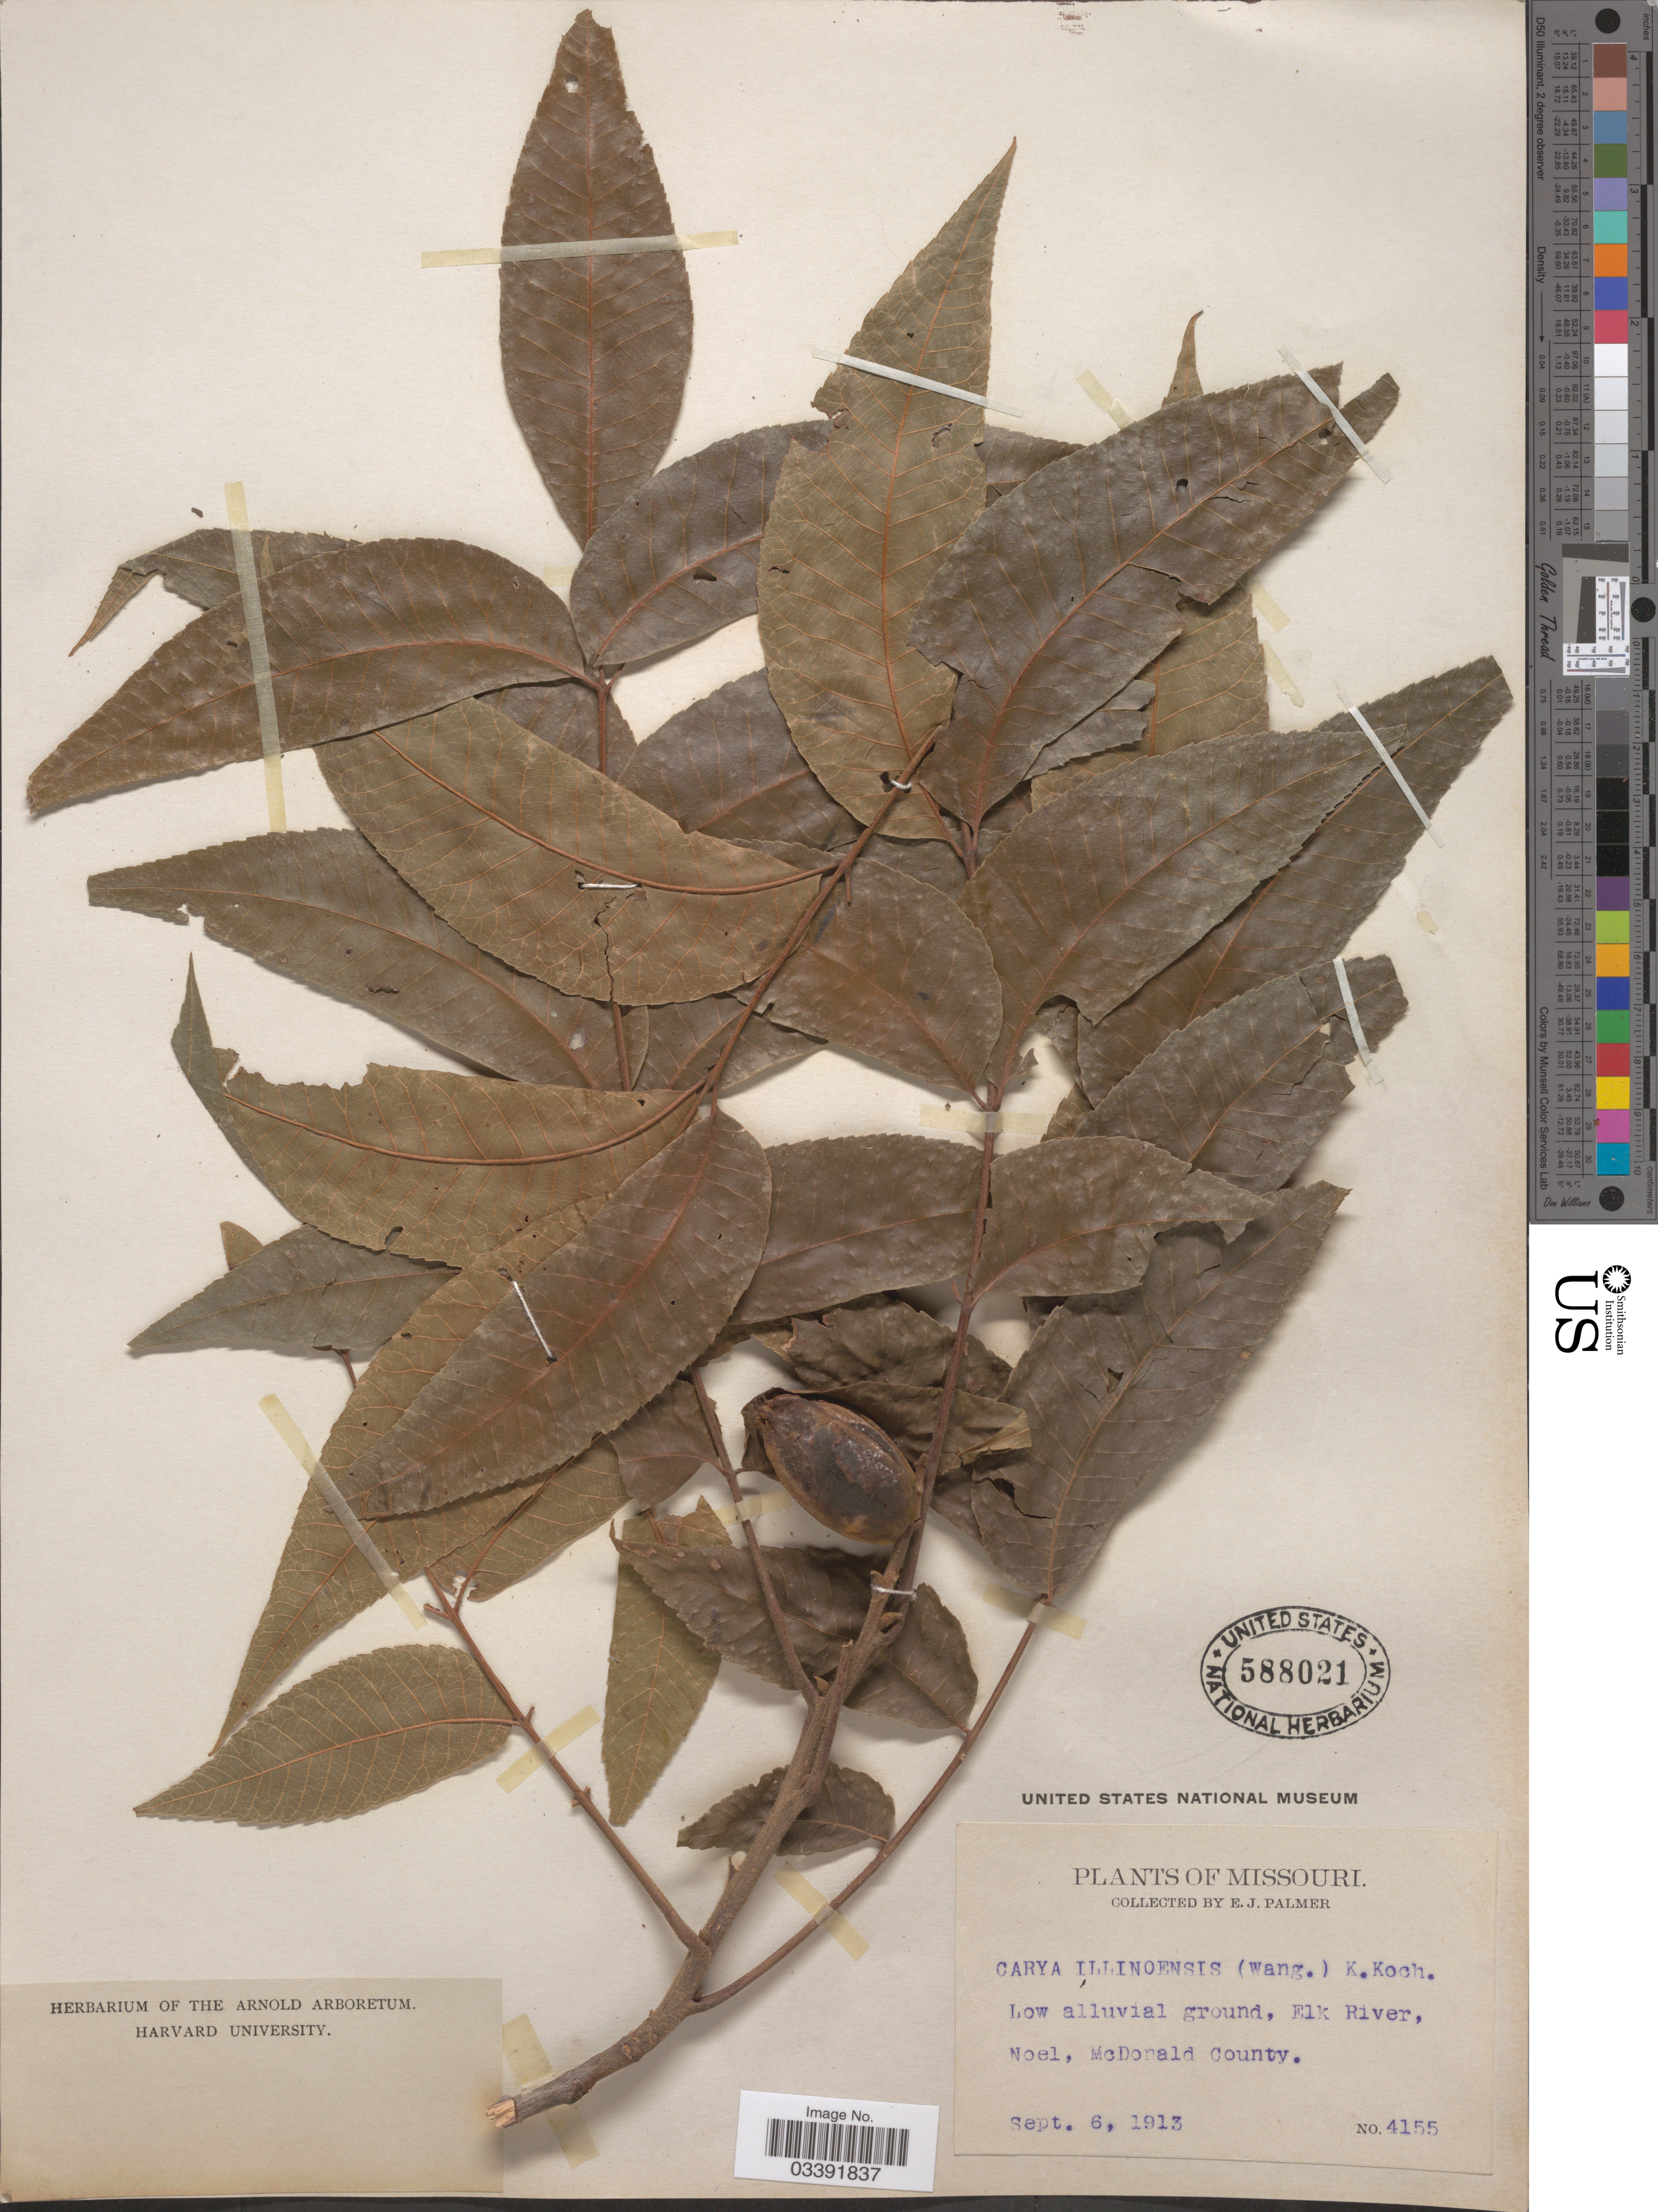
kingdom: Plantae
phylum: Tracheophyta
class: Magnoliopsida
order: Fagales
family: Juglandaceae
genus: Carya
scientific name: Carya illinoinensis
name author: (Wangenh.) K. Koch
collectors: E. J. Palmer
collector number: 4155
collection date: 1913-09-06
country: United States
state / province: Missouri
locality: Low alluvial ground, Elk River, Noel, McDonald County.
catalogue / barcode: US 588021